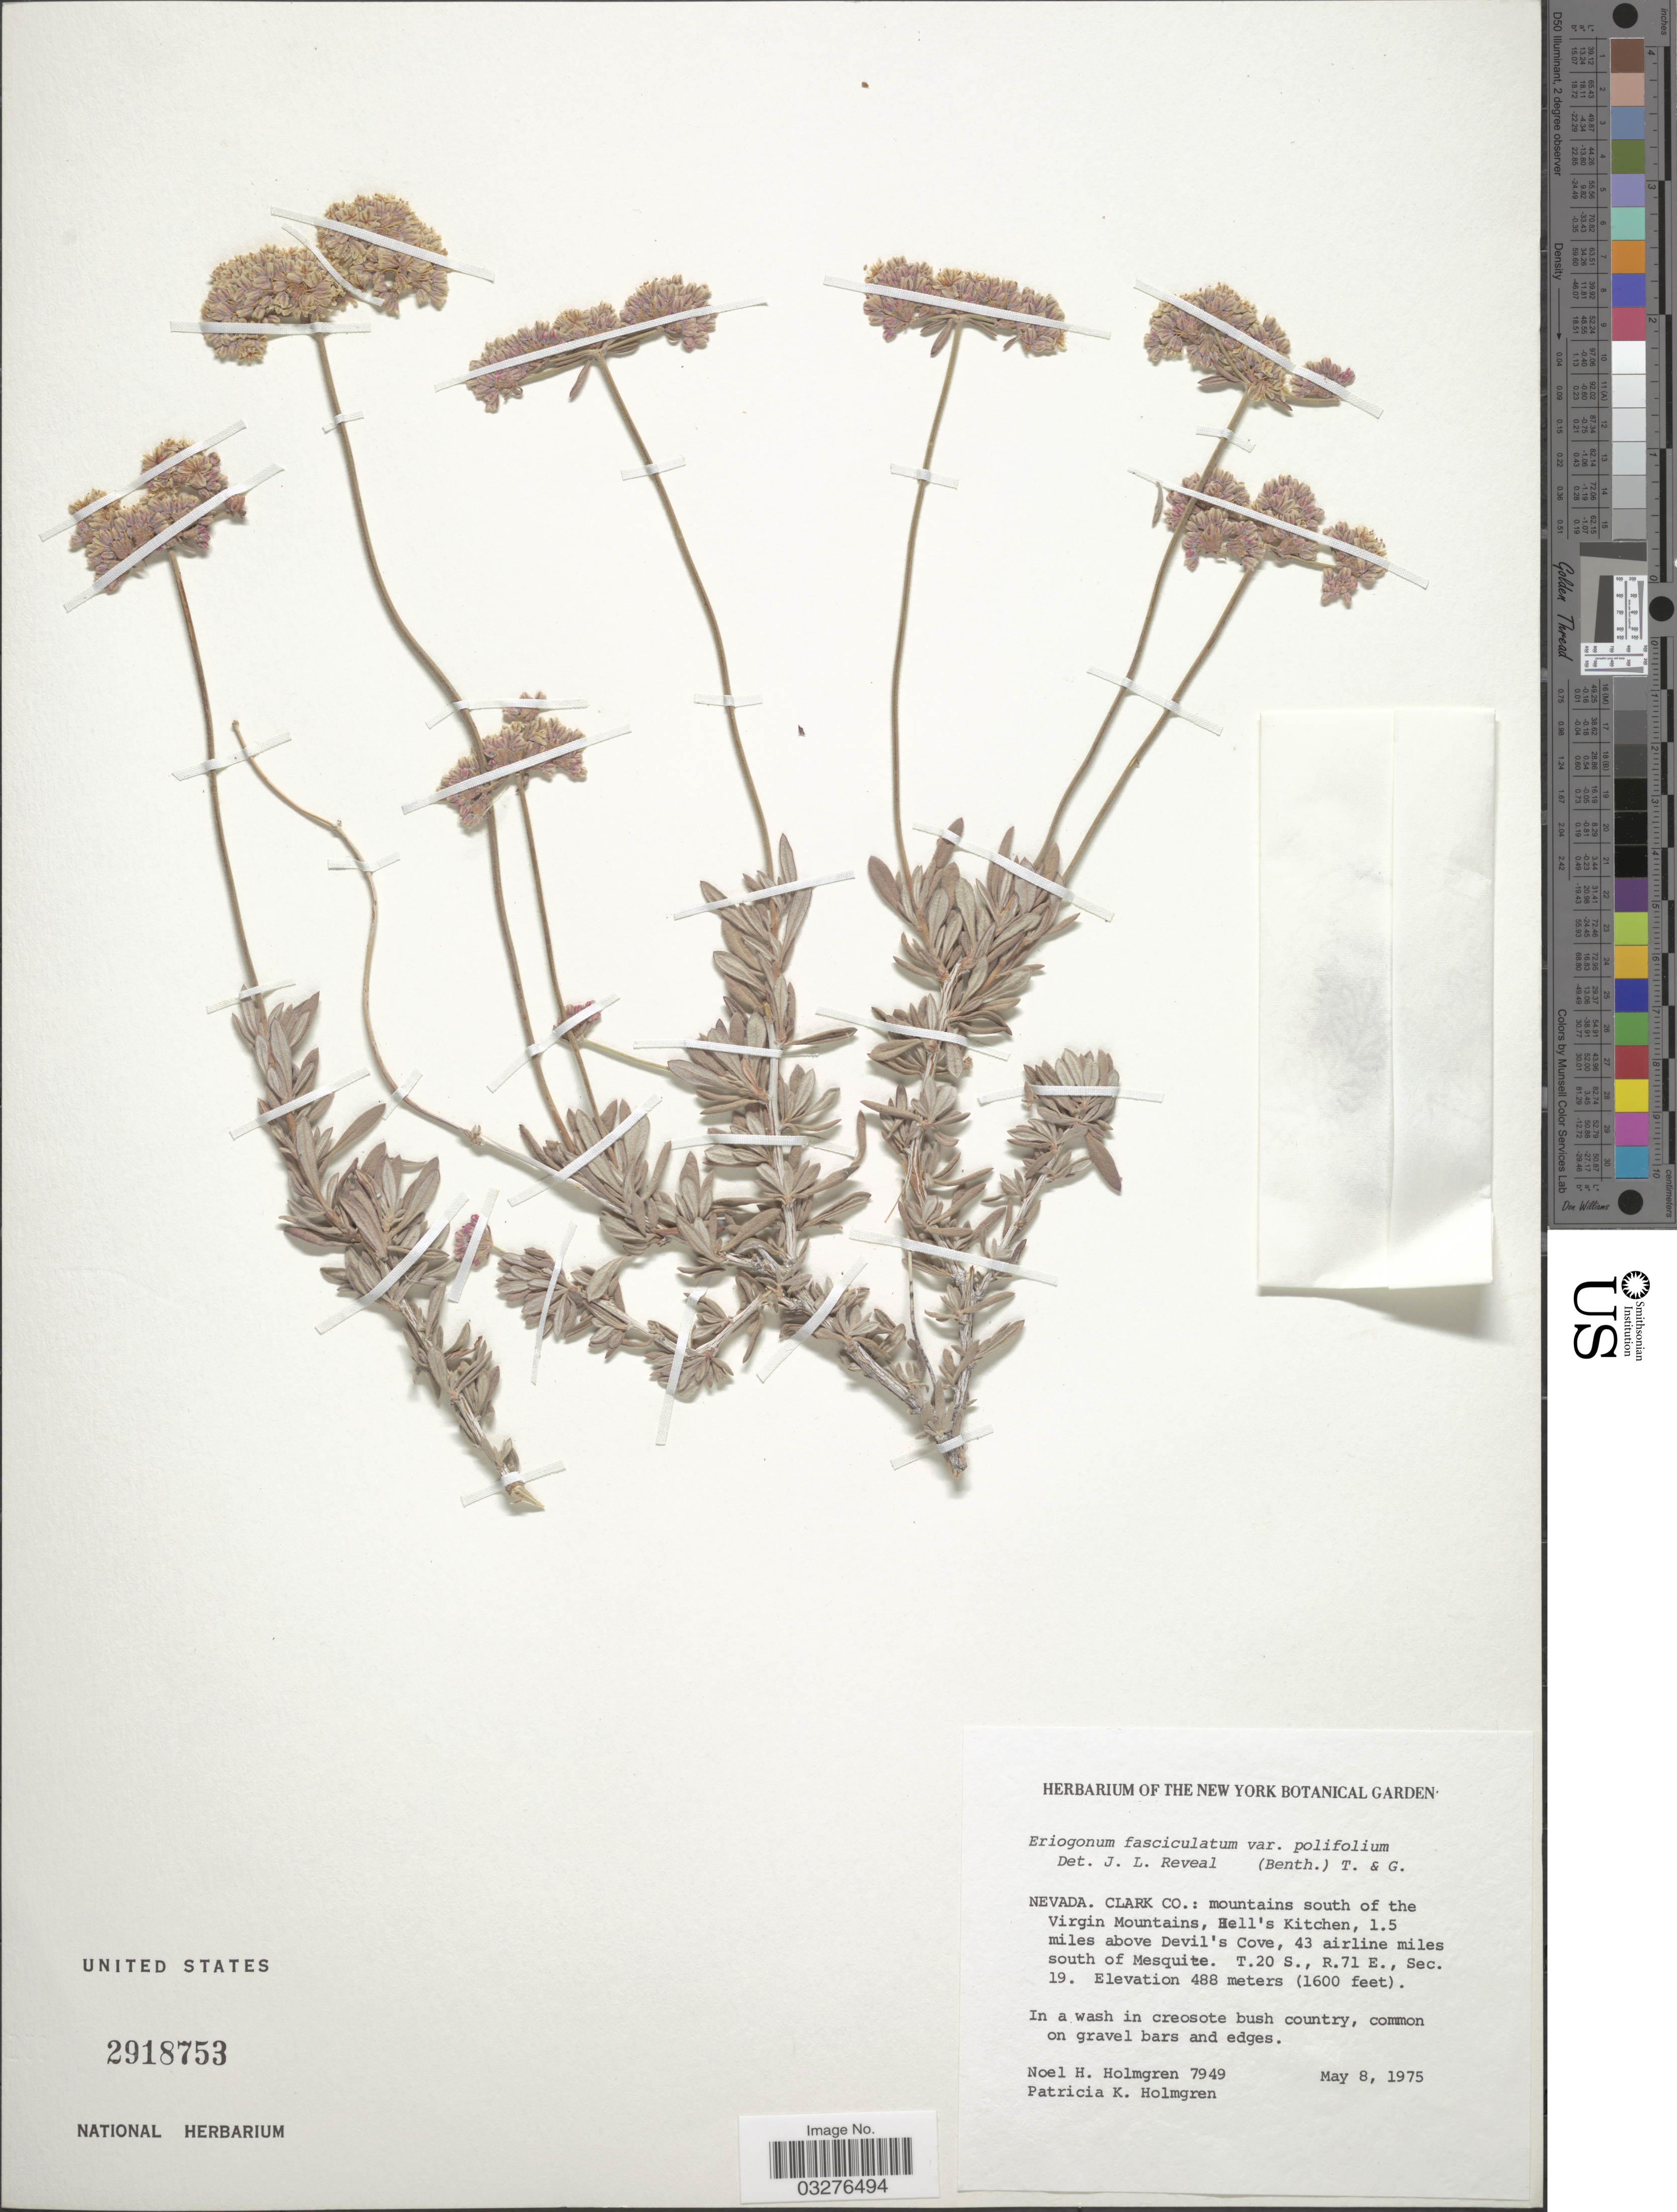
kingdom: Plantae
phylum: Tracheophyta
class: Magnoliopsida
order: Caryophyllales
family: Polygonaceae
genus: Eriogonum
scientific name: Eriogonum fasciculatum var. polifolium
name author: (Benth.) Torr. & A. Gray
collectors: N. H. Holmgren & P. K. Holmgren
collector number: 7949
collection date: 1975-05-08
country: United States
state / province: Nevada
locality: Clark Co.: mountains south of the Virgin Mountains, Hell's Kitchen, 1.5 miles above Devil's Cove, 43 airline miles south of Mesquite. T20S, R71E, Sec. 19.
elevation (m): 488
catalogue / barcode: US 2918753